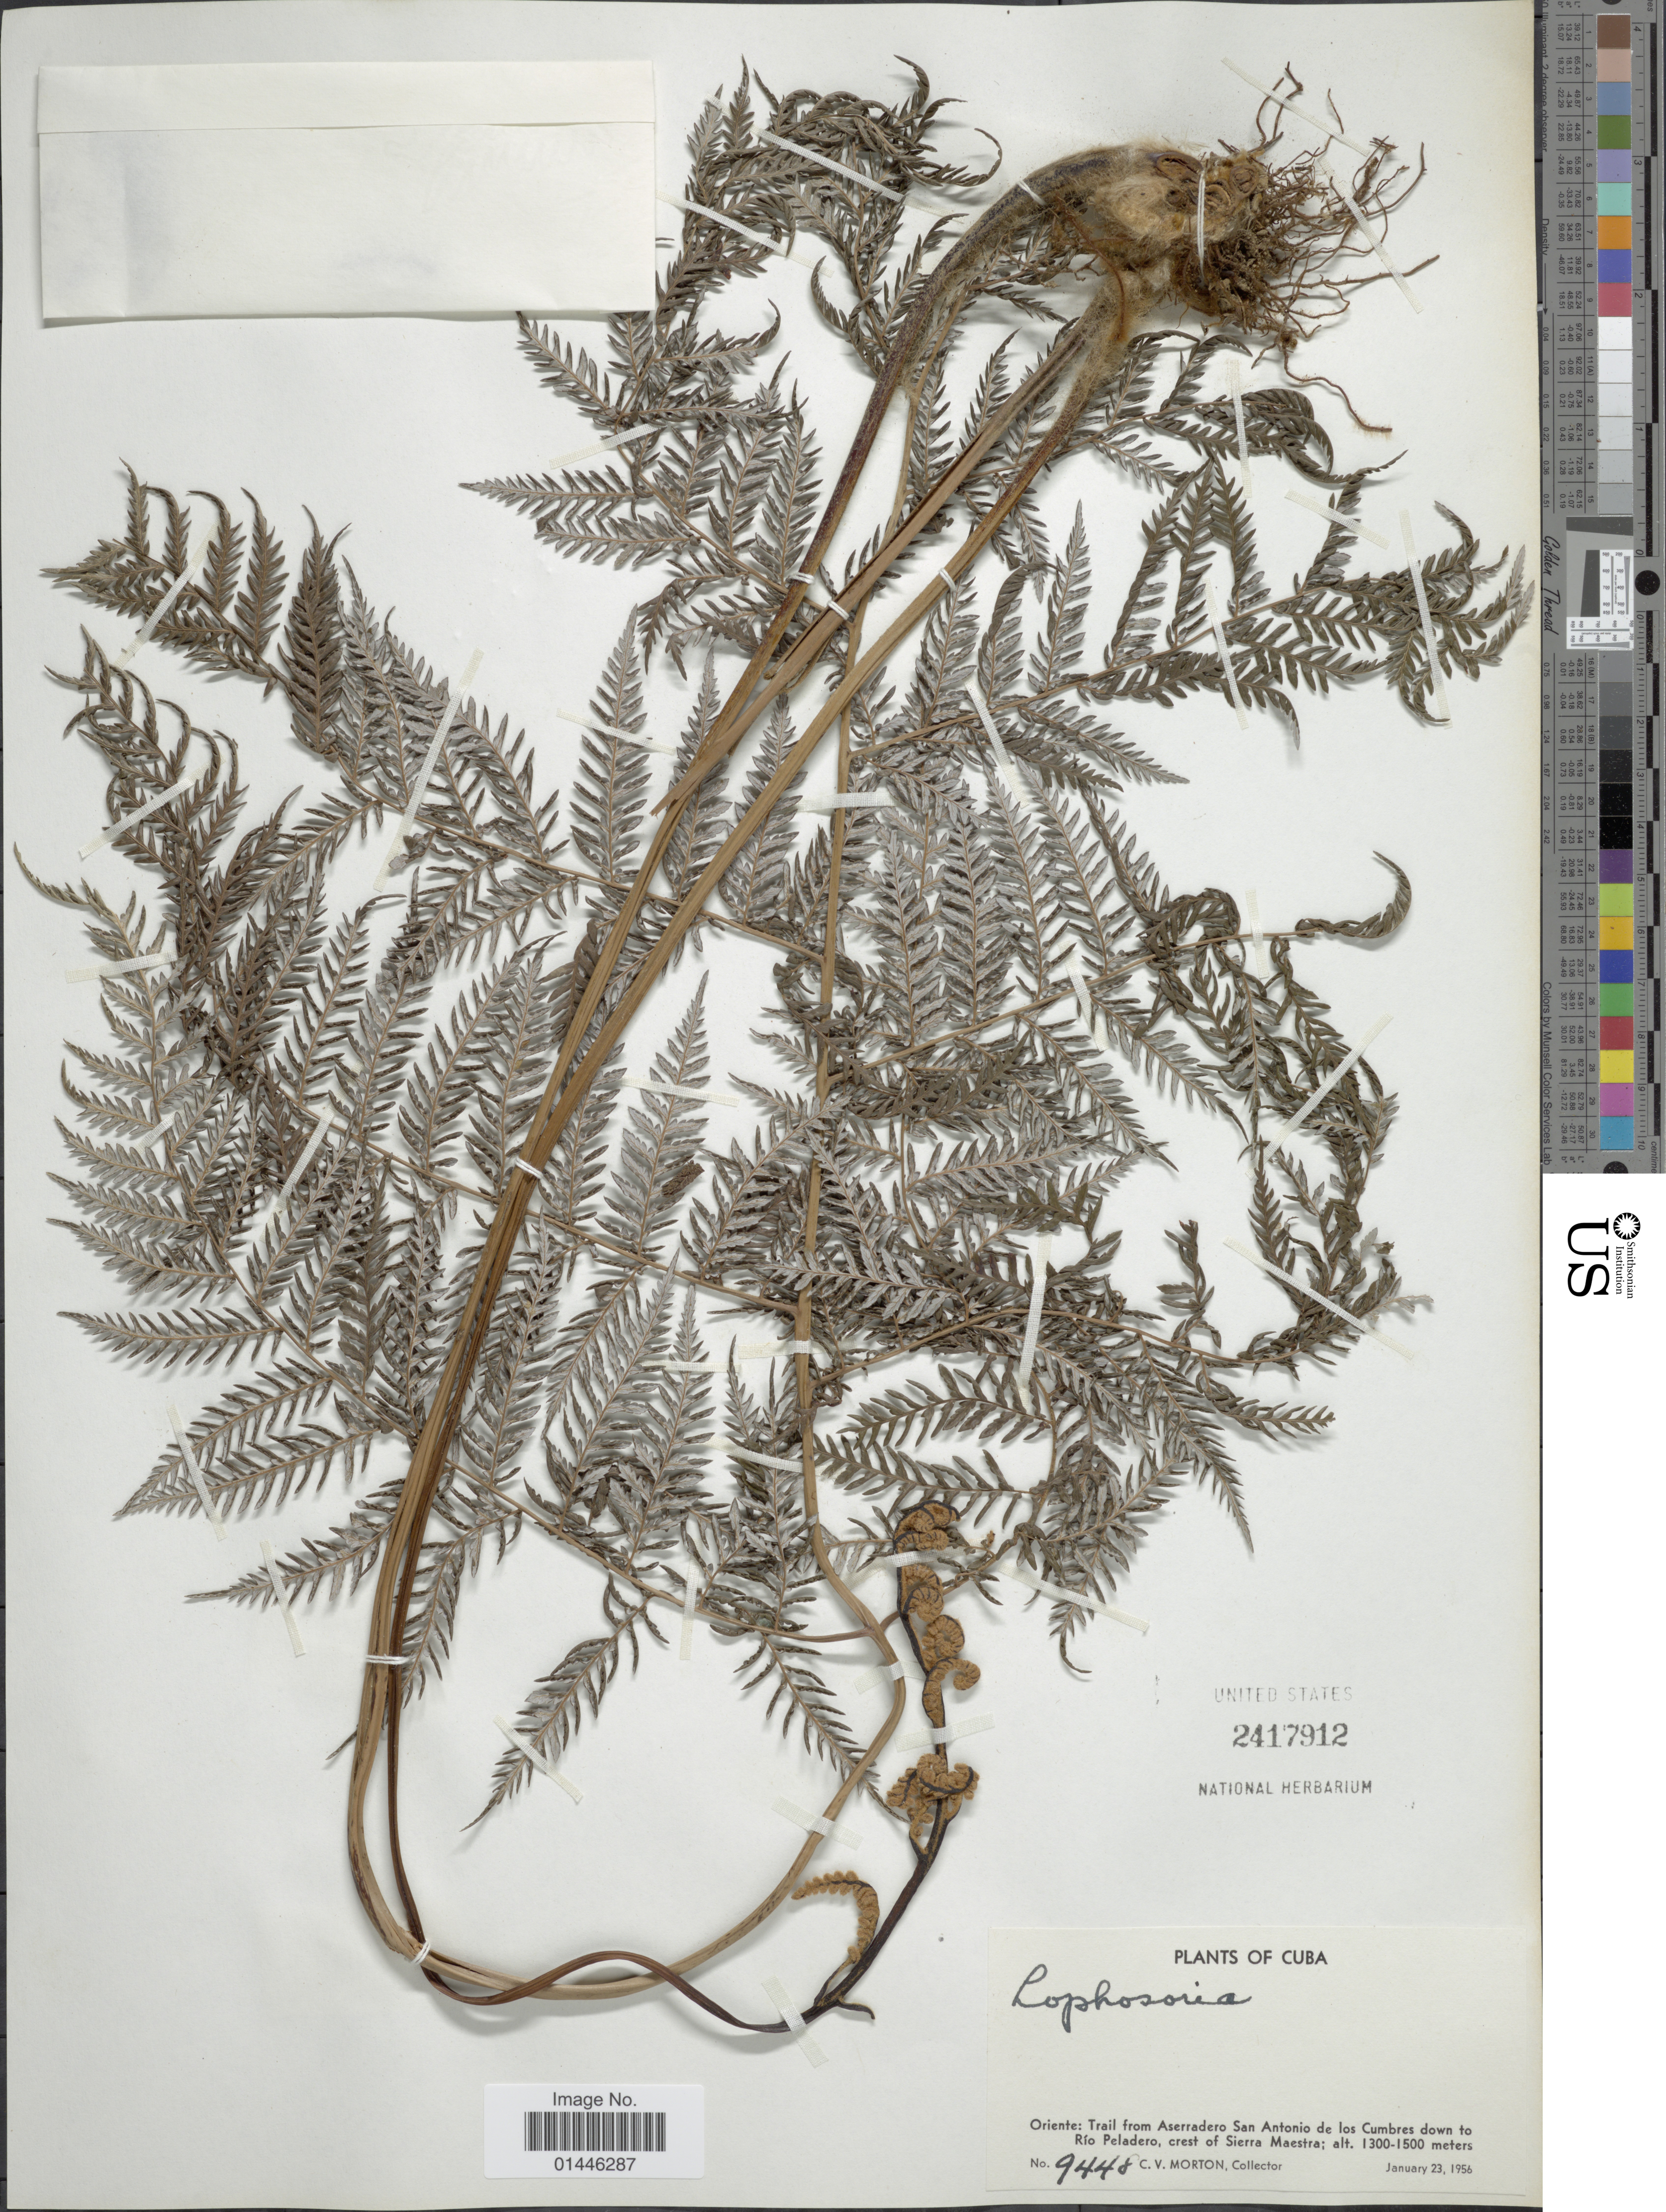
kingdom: Plantae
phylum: Tracheophyta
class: Polypodiopsida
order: Cyatheales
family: Dicksoniaceae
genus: Lophosoria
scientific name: Lophosoria quadripinnata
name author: (J.F. Gmel.) C. Chr.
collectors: C. V. Morton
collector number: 9448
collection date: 1956-01-23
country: Cuba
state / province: Oriente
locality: Trail from Aserrado San Antonio de los Cumbres down to Río Peladero, crest of Sierra Maestra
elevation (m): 1300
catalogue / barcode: US 2417912